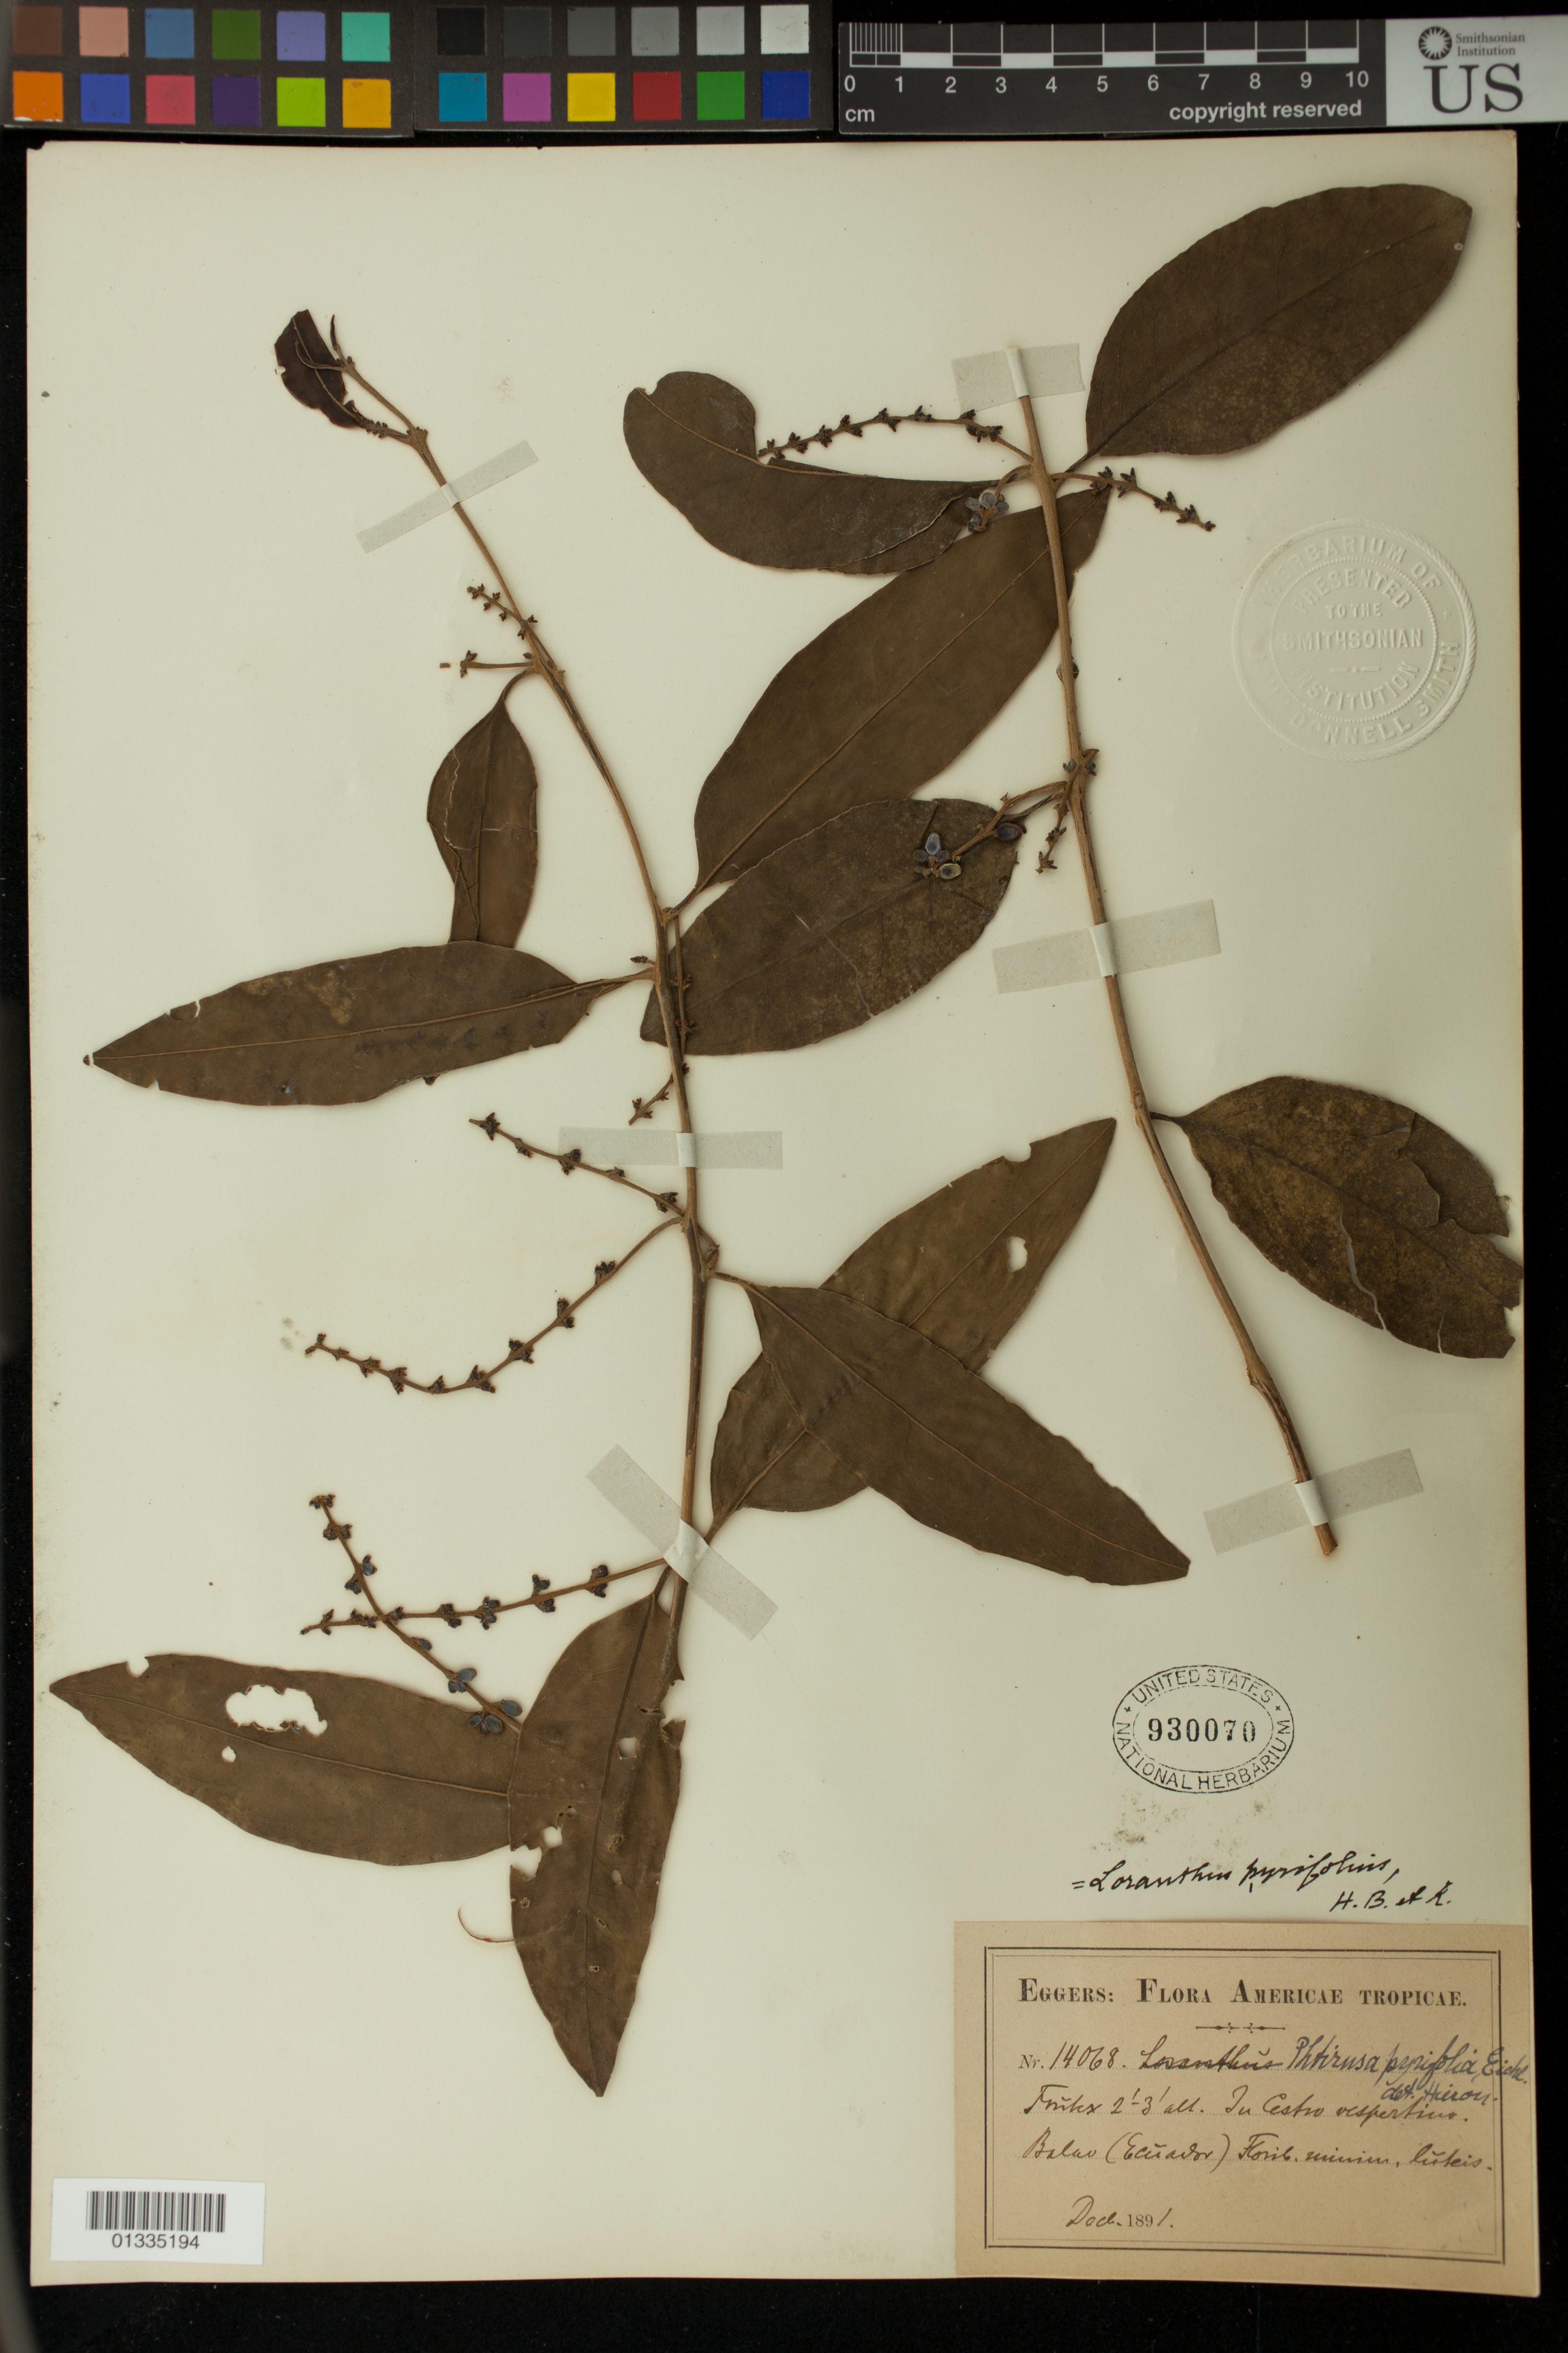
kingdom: Plantae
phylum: Tracheophyta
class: Magnoliopsida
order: Santalales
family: Loranthaceae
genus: Passovia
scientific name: Passovia pyrifolia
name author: (Kunth) Tiegh.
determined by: Caraballo-Ortiz, Marcos A., (MISS), University of Mississippi (UNITED STATES)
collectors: H. F. A. von Eggers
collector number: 14068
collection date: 1891-12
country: Ecuador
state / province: Guayas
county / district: Balao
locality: Balao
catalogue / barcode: US 930070